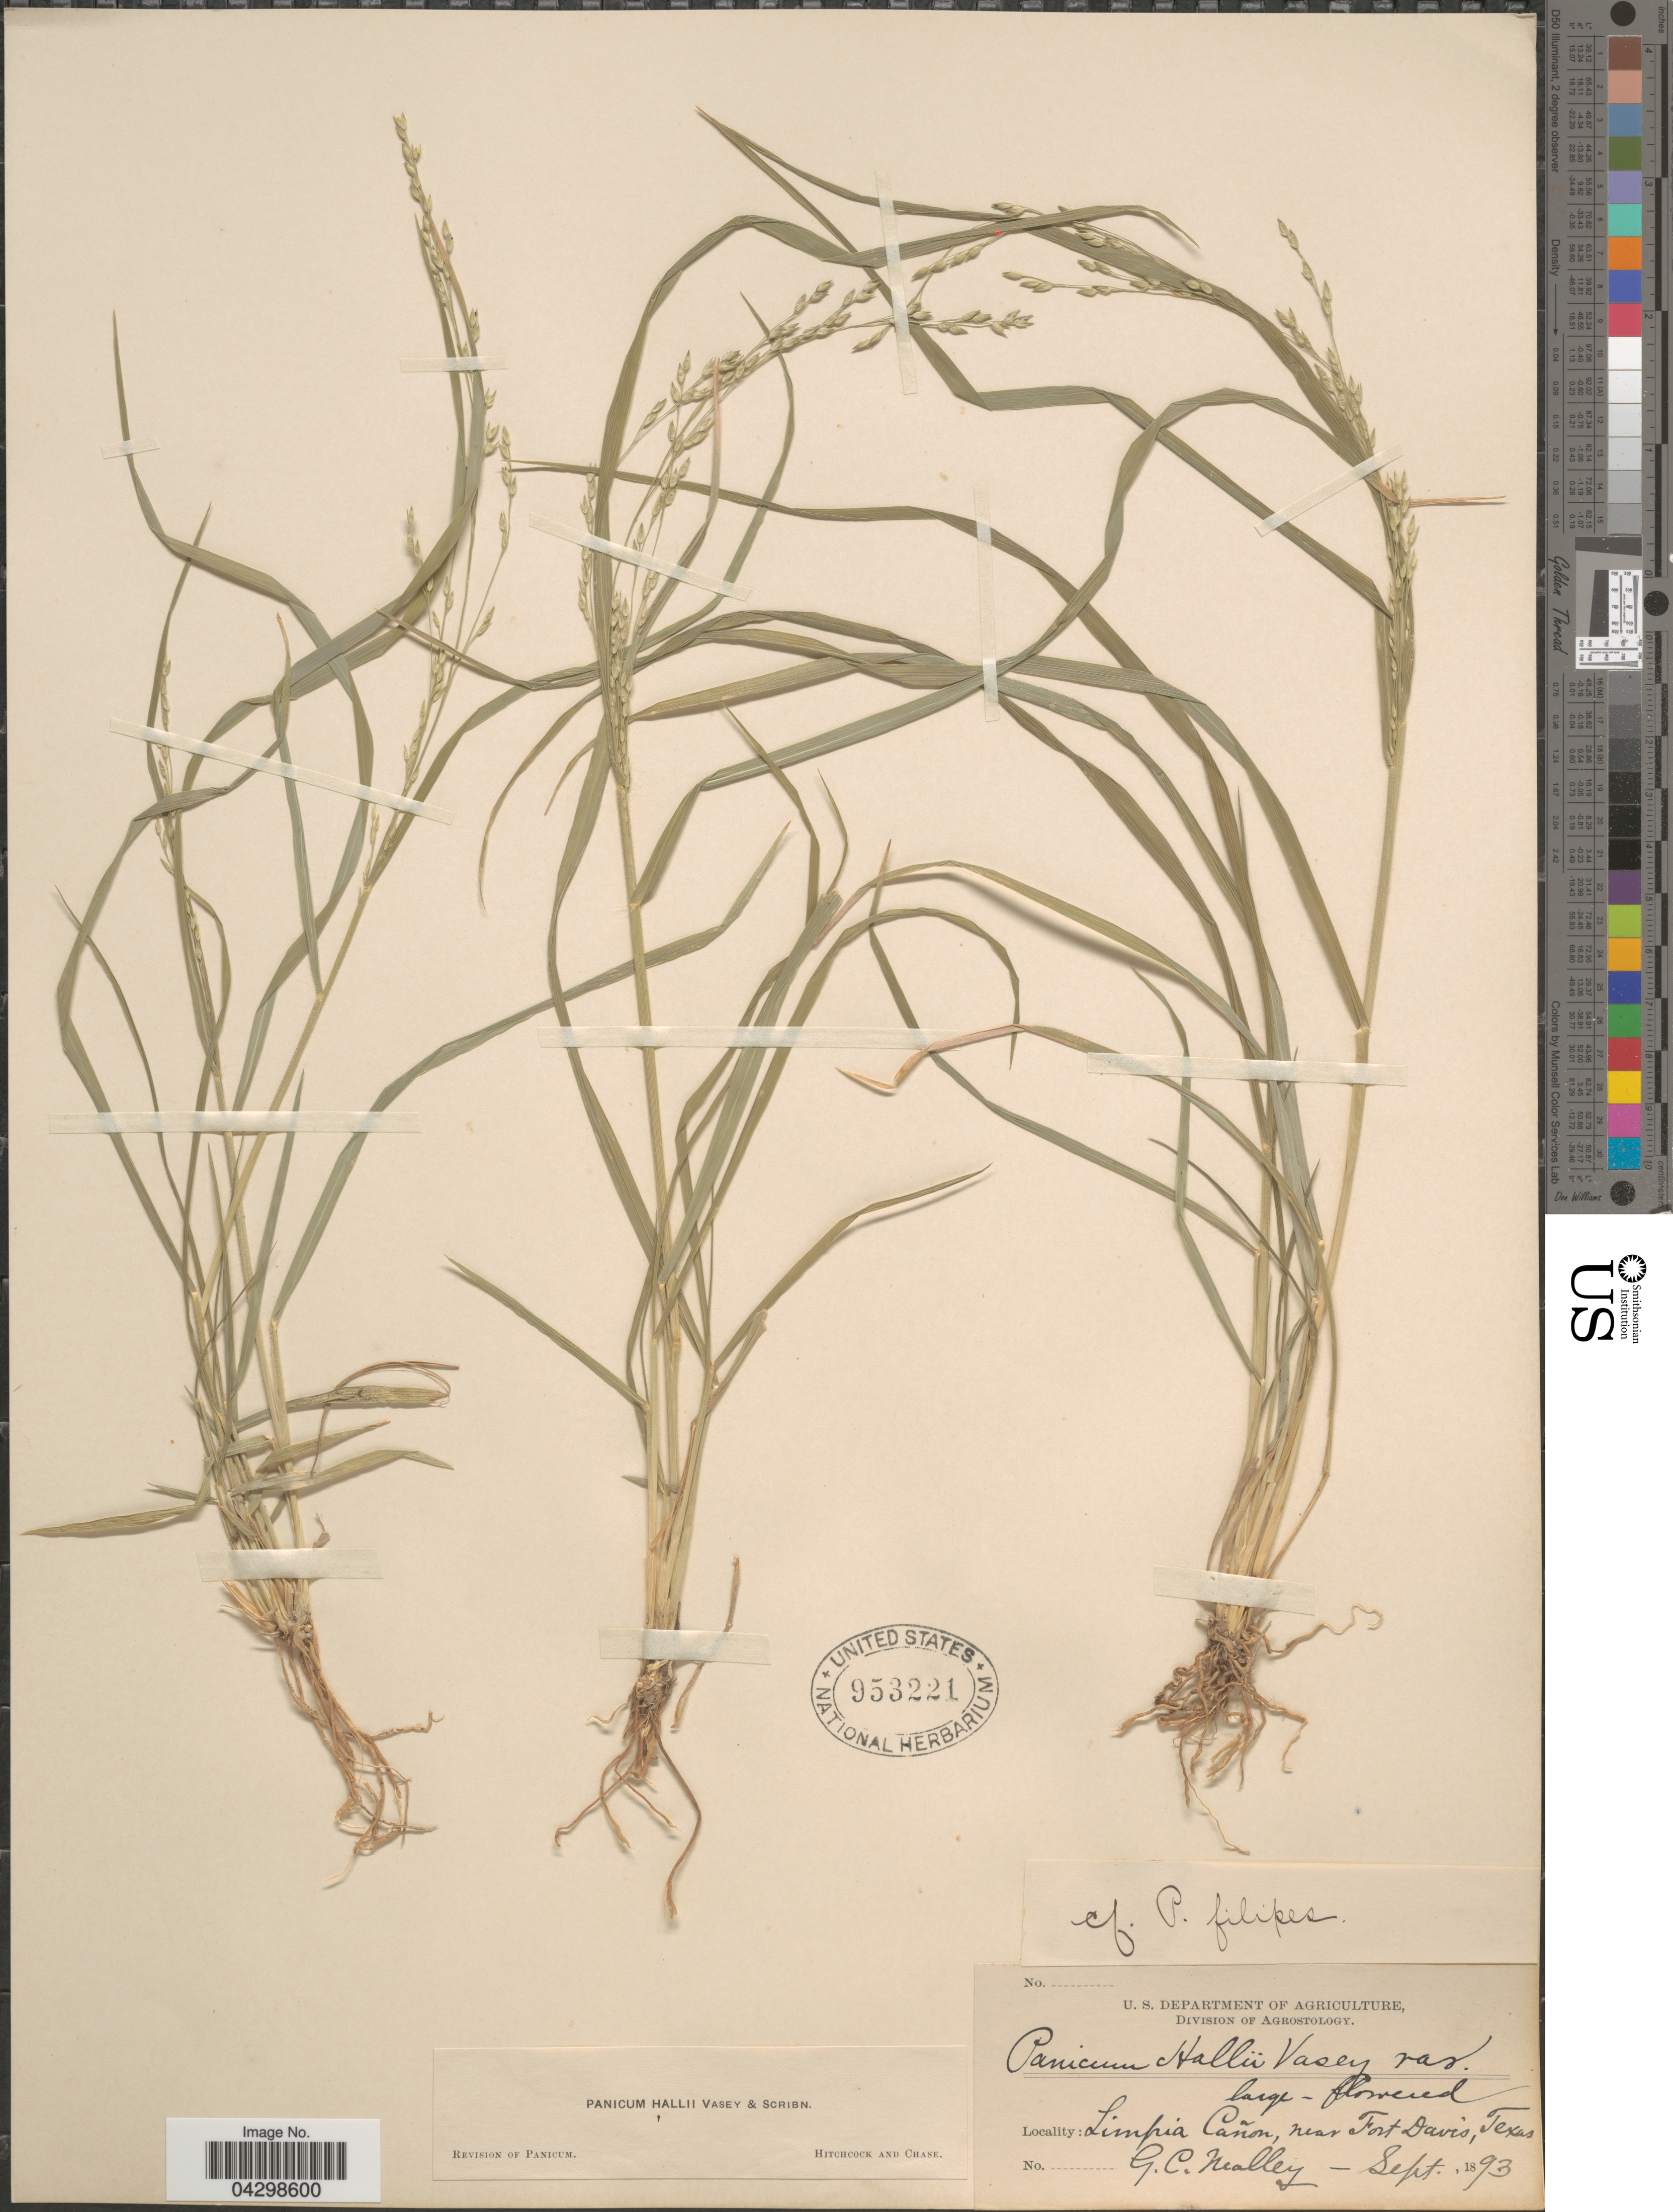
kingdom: Plantae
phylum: Tracheophyta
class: Liliopsida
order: Poales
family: Poaceae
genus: Panicum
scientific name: Panicum hallii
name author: Vasey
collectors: G. C. Nealley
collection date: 1893-09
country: United States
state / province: Texas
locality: Limpia Cañon, near Fort Davis.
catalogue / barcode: US 953221